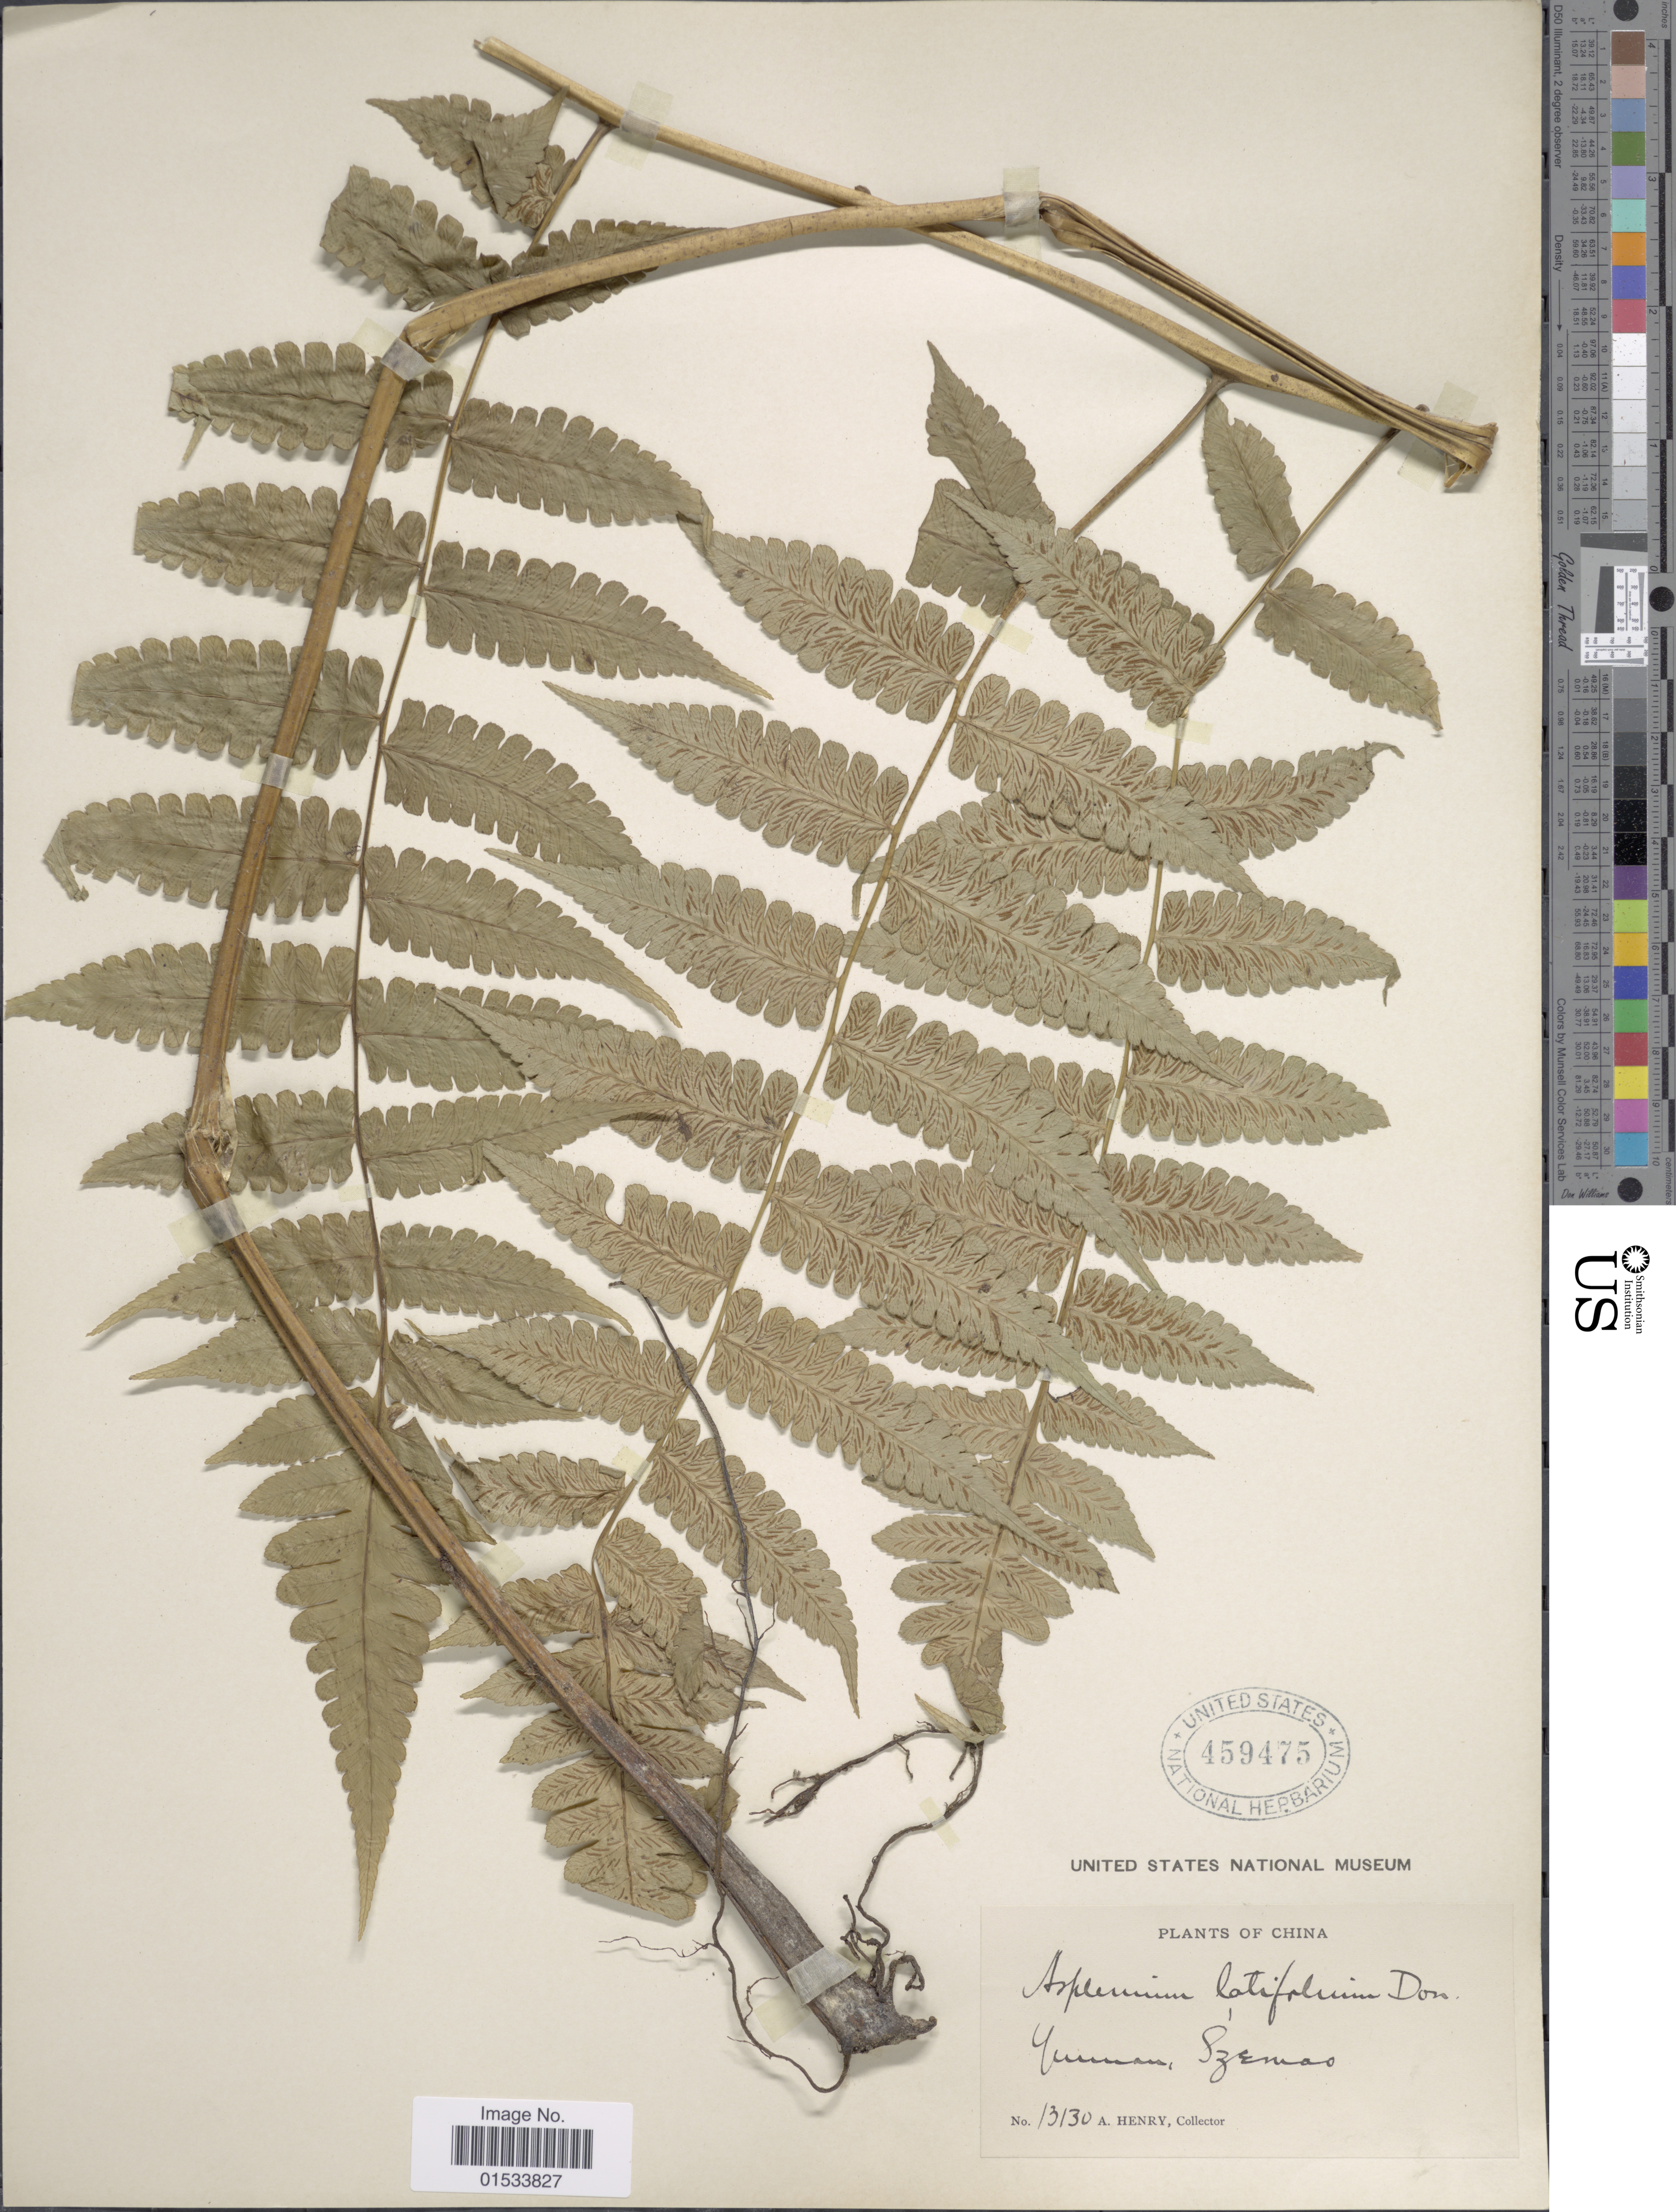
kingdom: Plantae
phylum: Tracheophyta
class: Polypodiopsida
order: Polypodiales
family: Athyriaceae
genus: Diplazium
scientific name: Diplazium giganteum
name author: (Baker) Ching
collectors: A. Henry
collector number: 13130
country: China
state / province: Yunnan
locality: Szemao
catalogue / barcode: US 459475